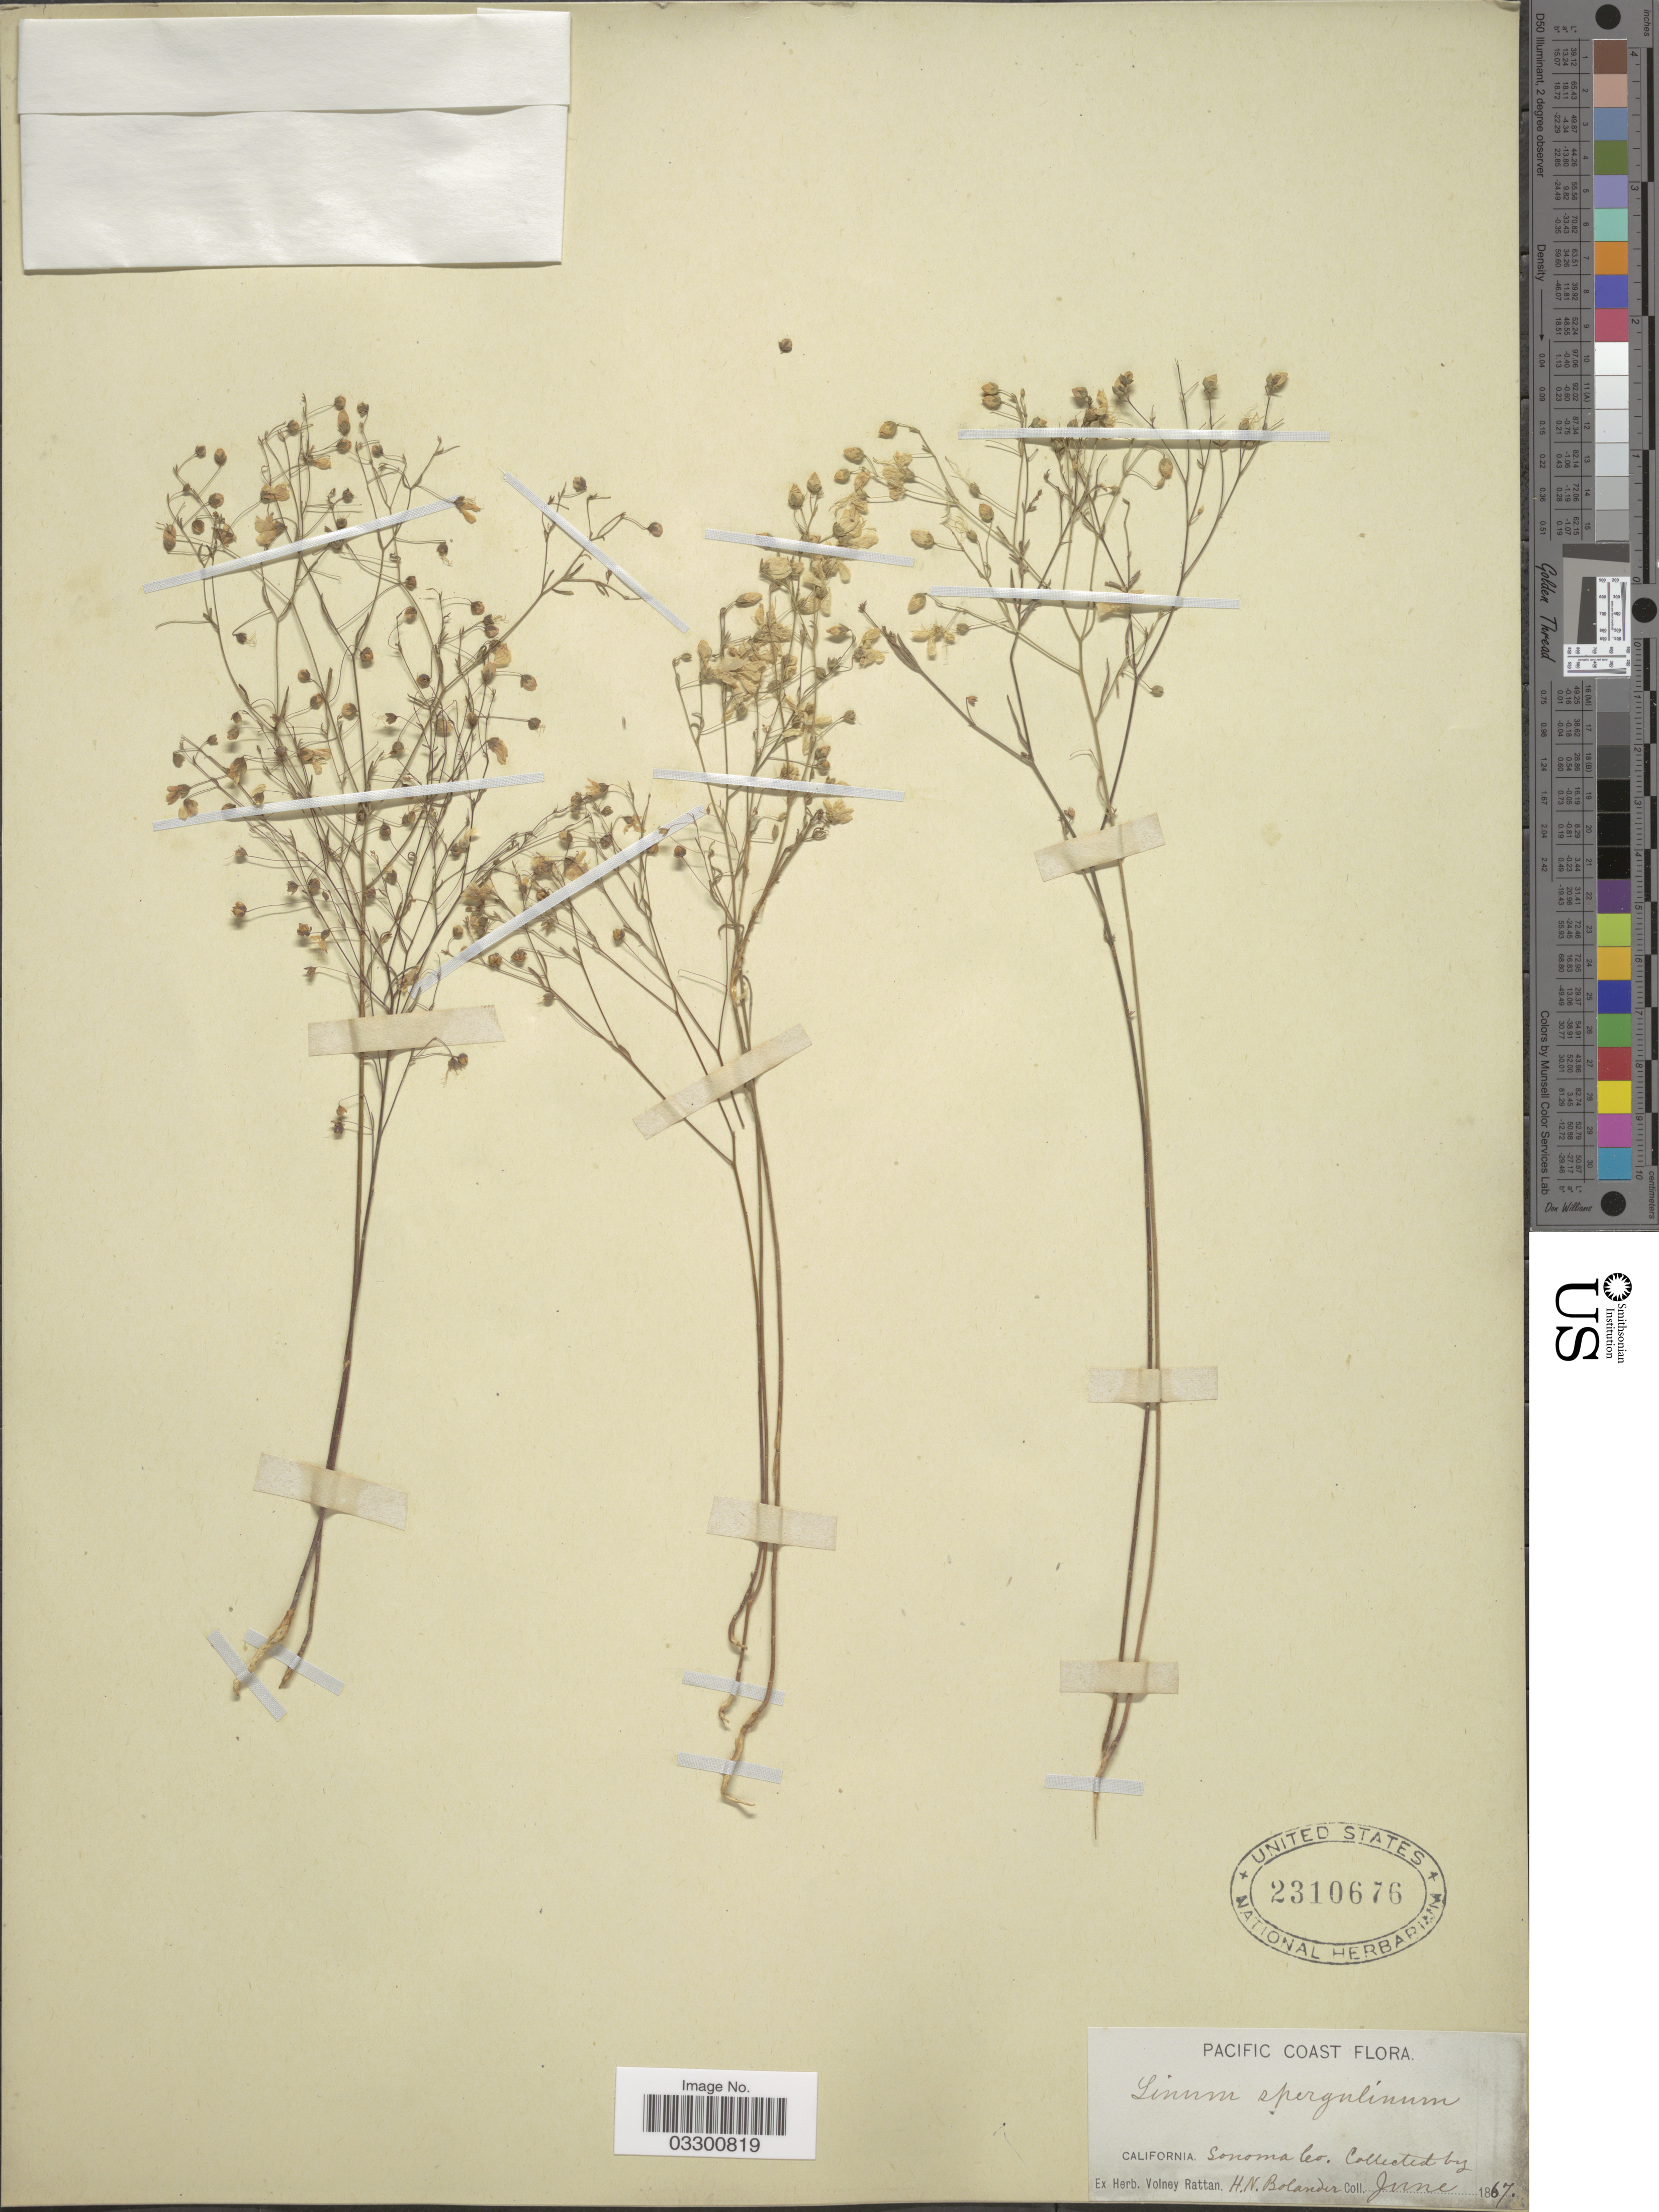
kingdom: Plantae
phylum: Tracheophyta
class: Magnoliopsida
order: Malpighiales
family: Linaceae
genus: Hesperolinon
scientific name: Hesperolinon spergulinum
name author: (A. Gray) Small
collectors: H. Bolander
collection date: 1867-06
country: United States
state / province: California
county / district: Sonoma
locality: Pacific Coast, Sonoma Co.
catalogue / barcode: US 2310676